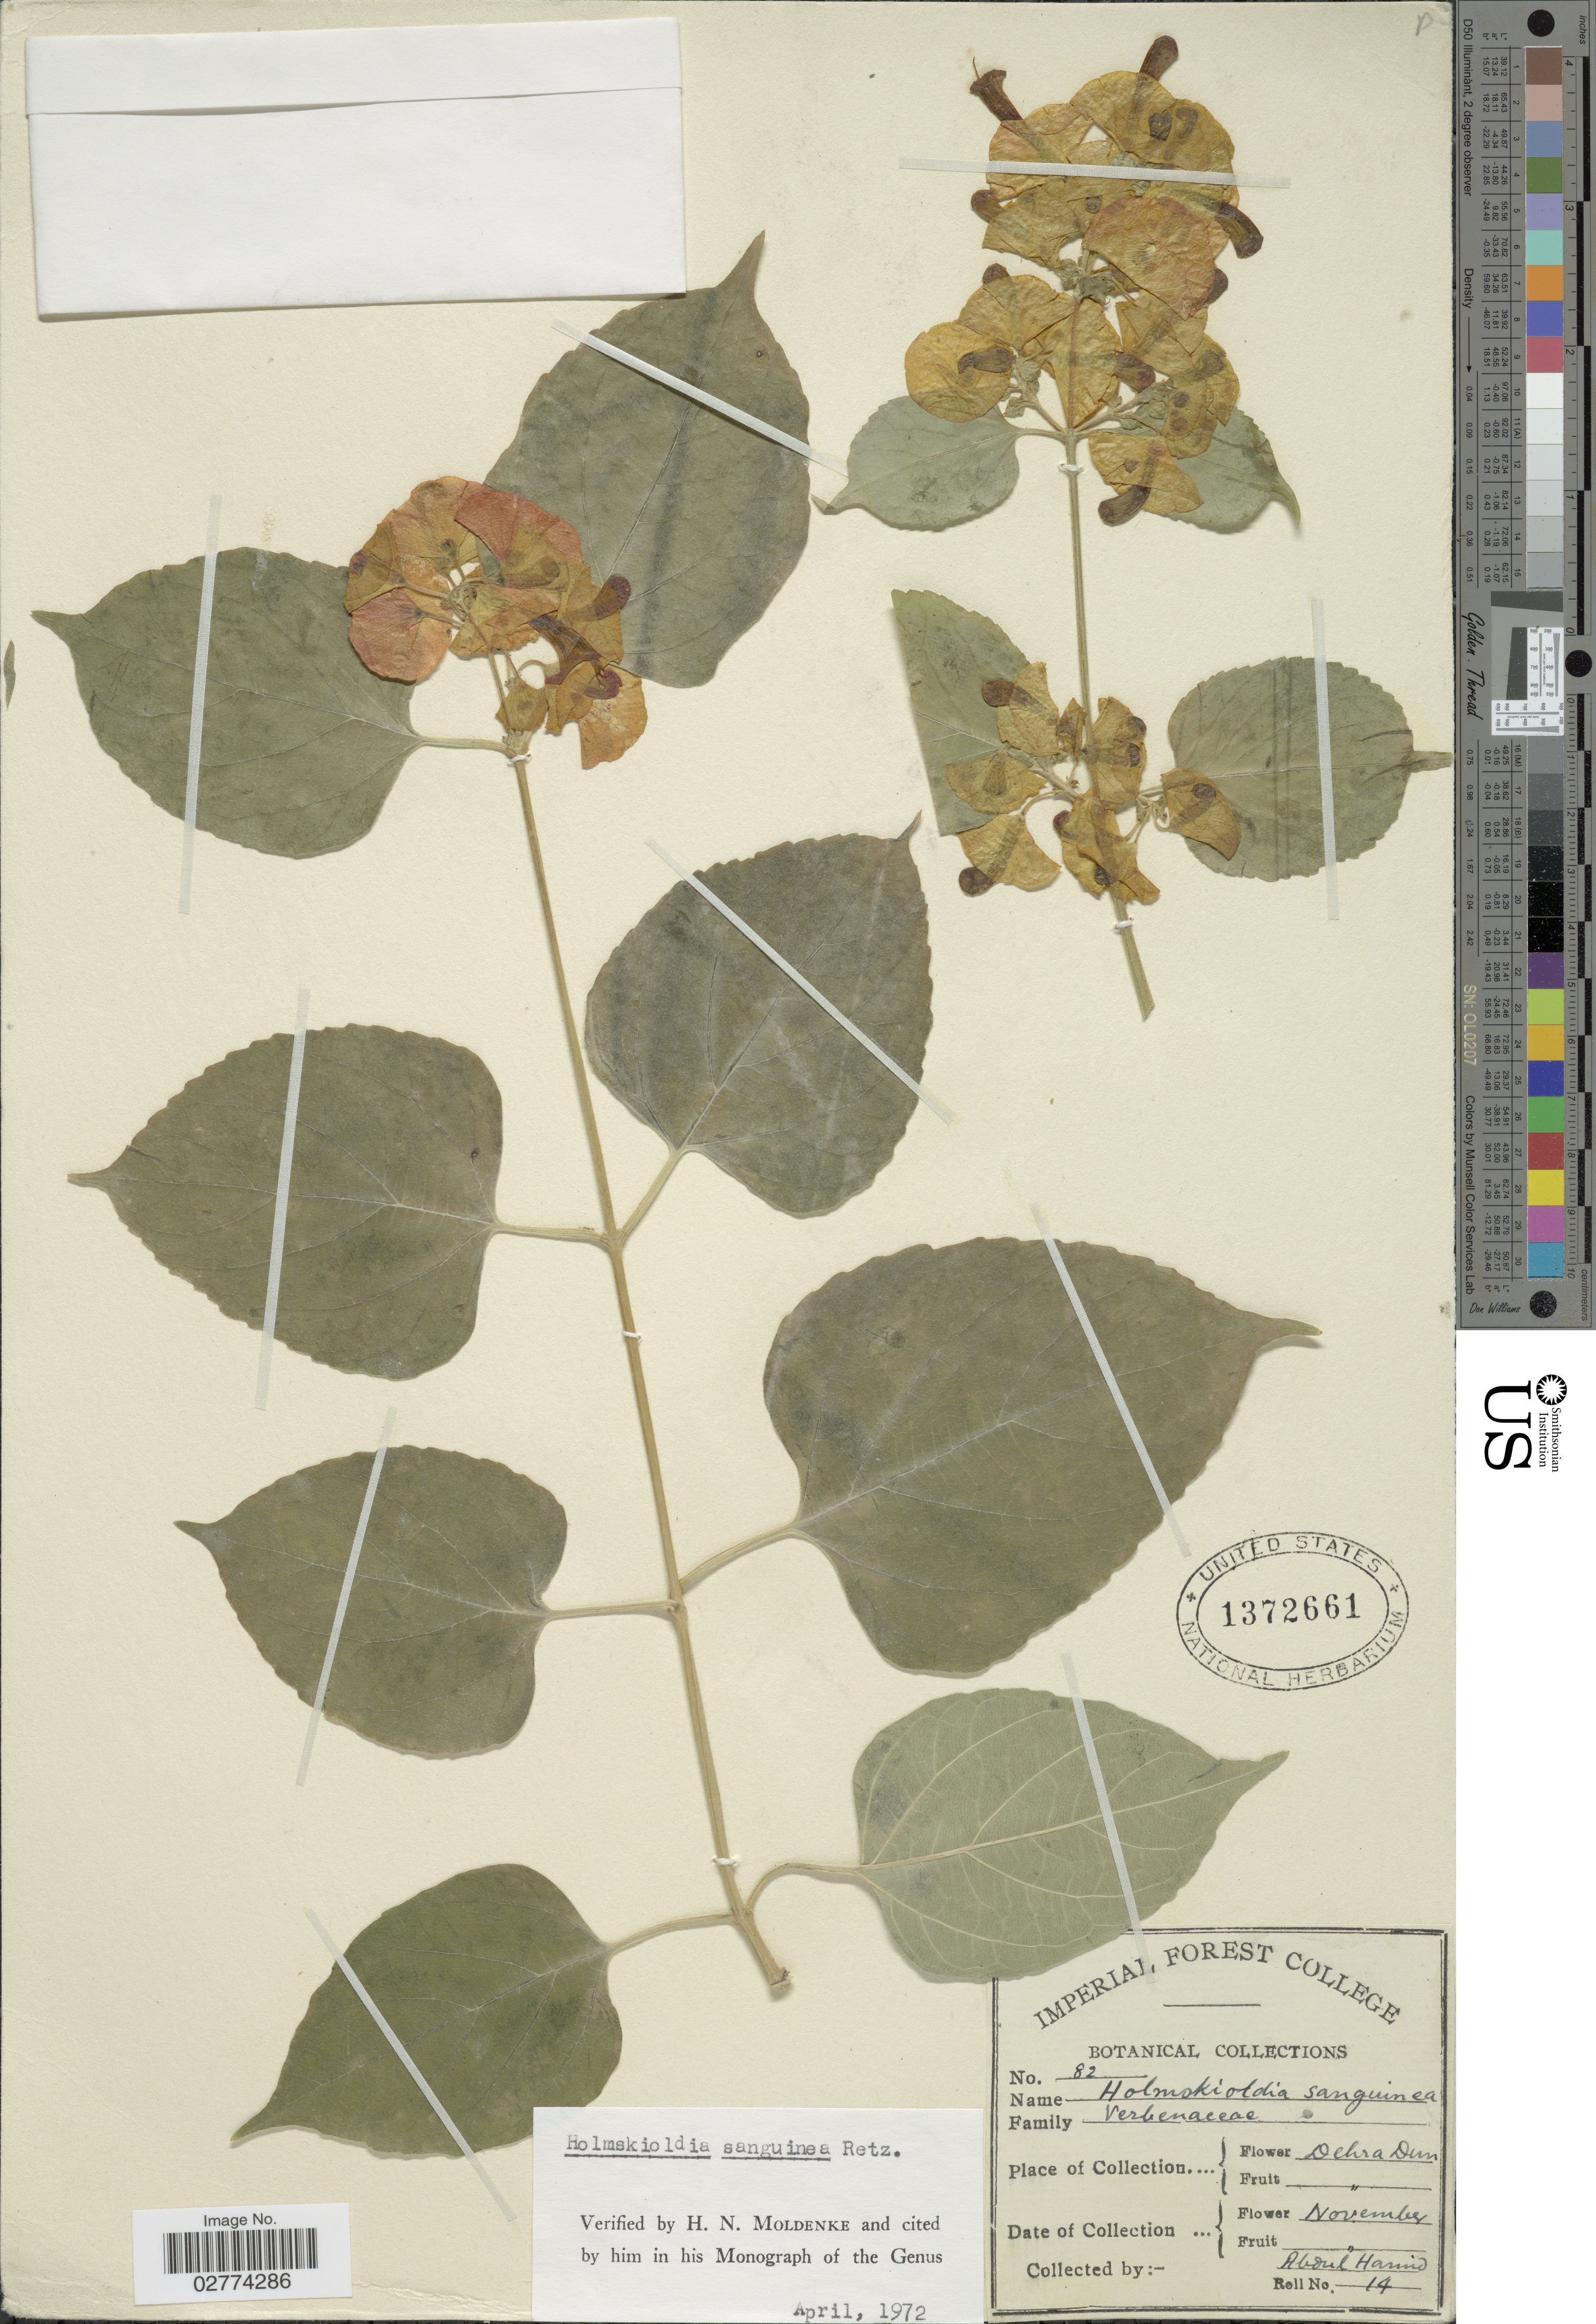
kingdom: Plantae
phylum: Tracheophyta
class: Magnoliopsida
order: Lamiales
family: Lamiaceae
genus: Holmskioldia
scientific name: Holmskioldia sanguinea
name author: Retz.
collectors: A. Hamid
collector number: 82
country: India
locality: Dehra Dun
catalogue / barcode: US 1372661